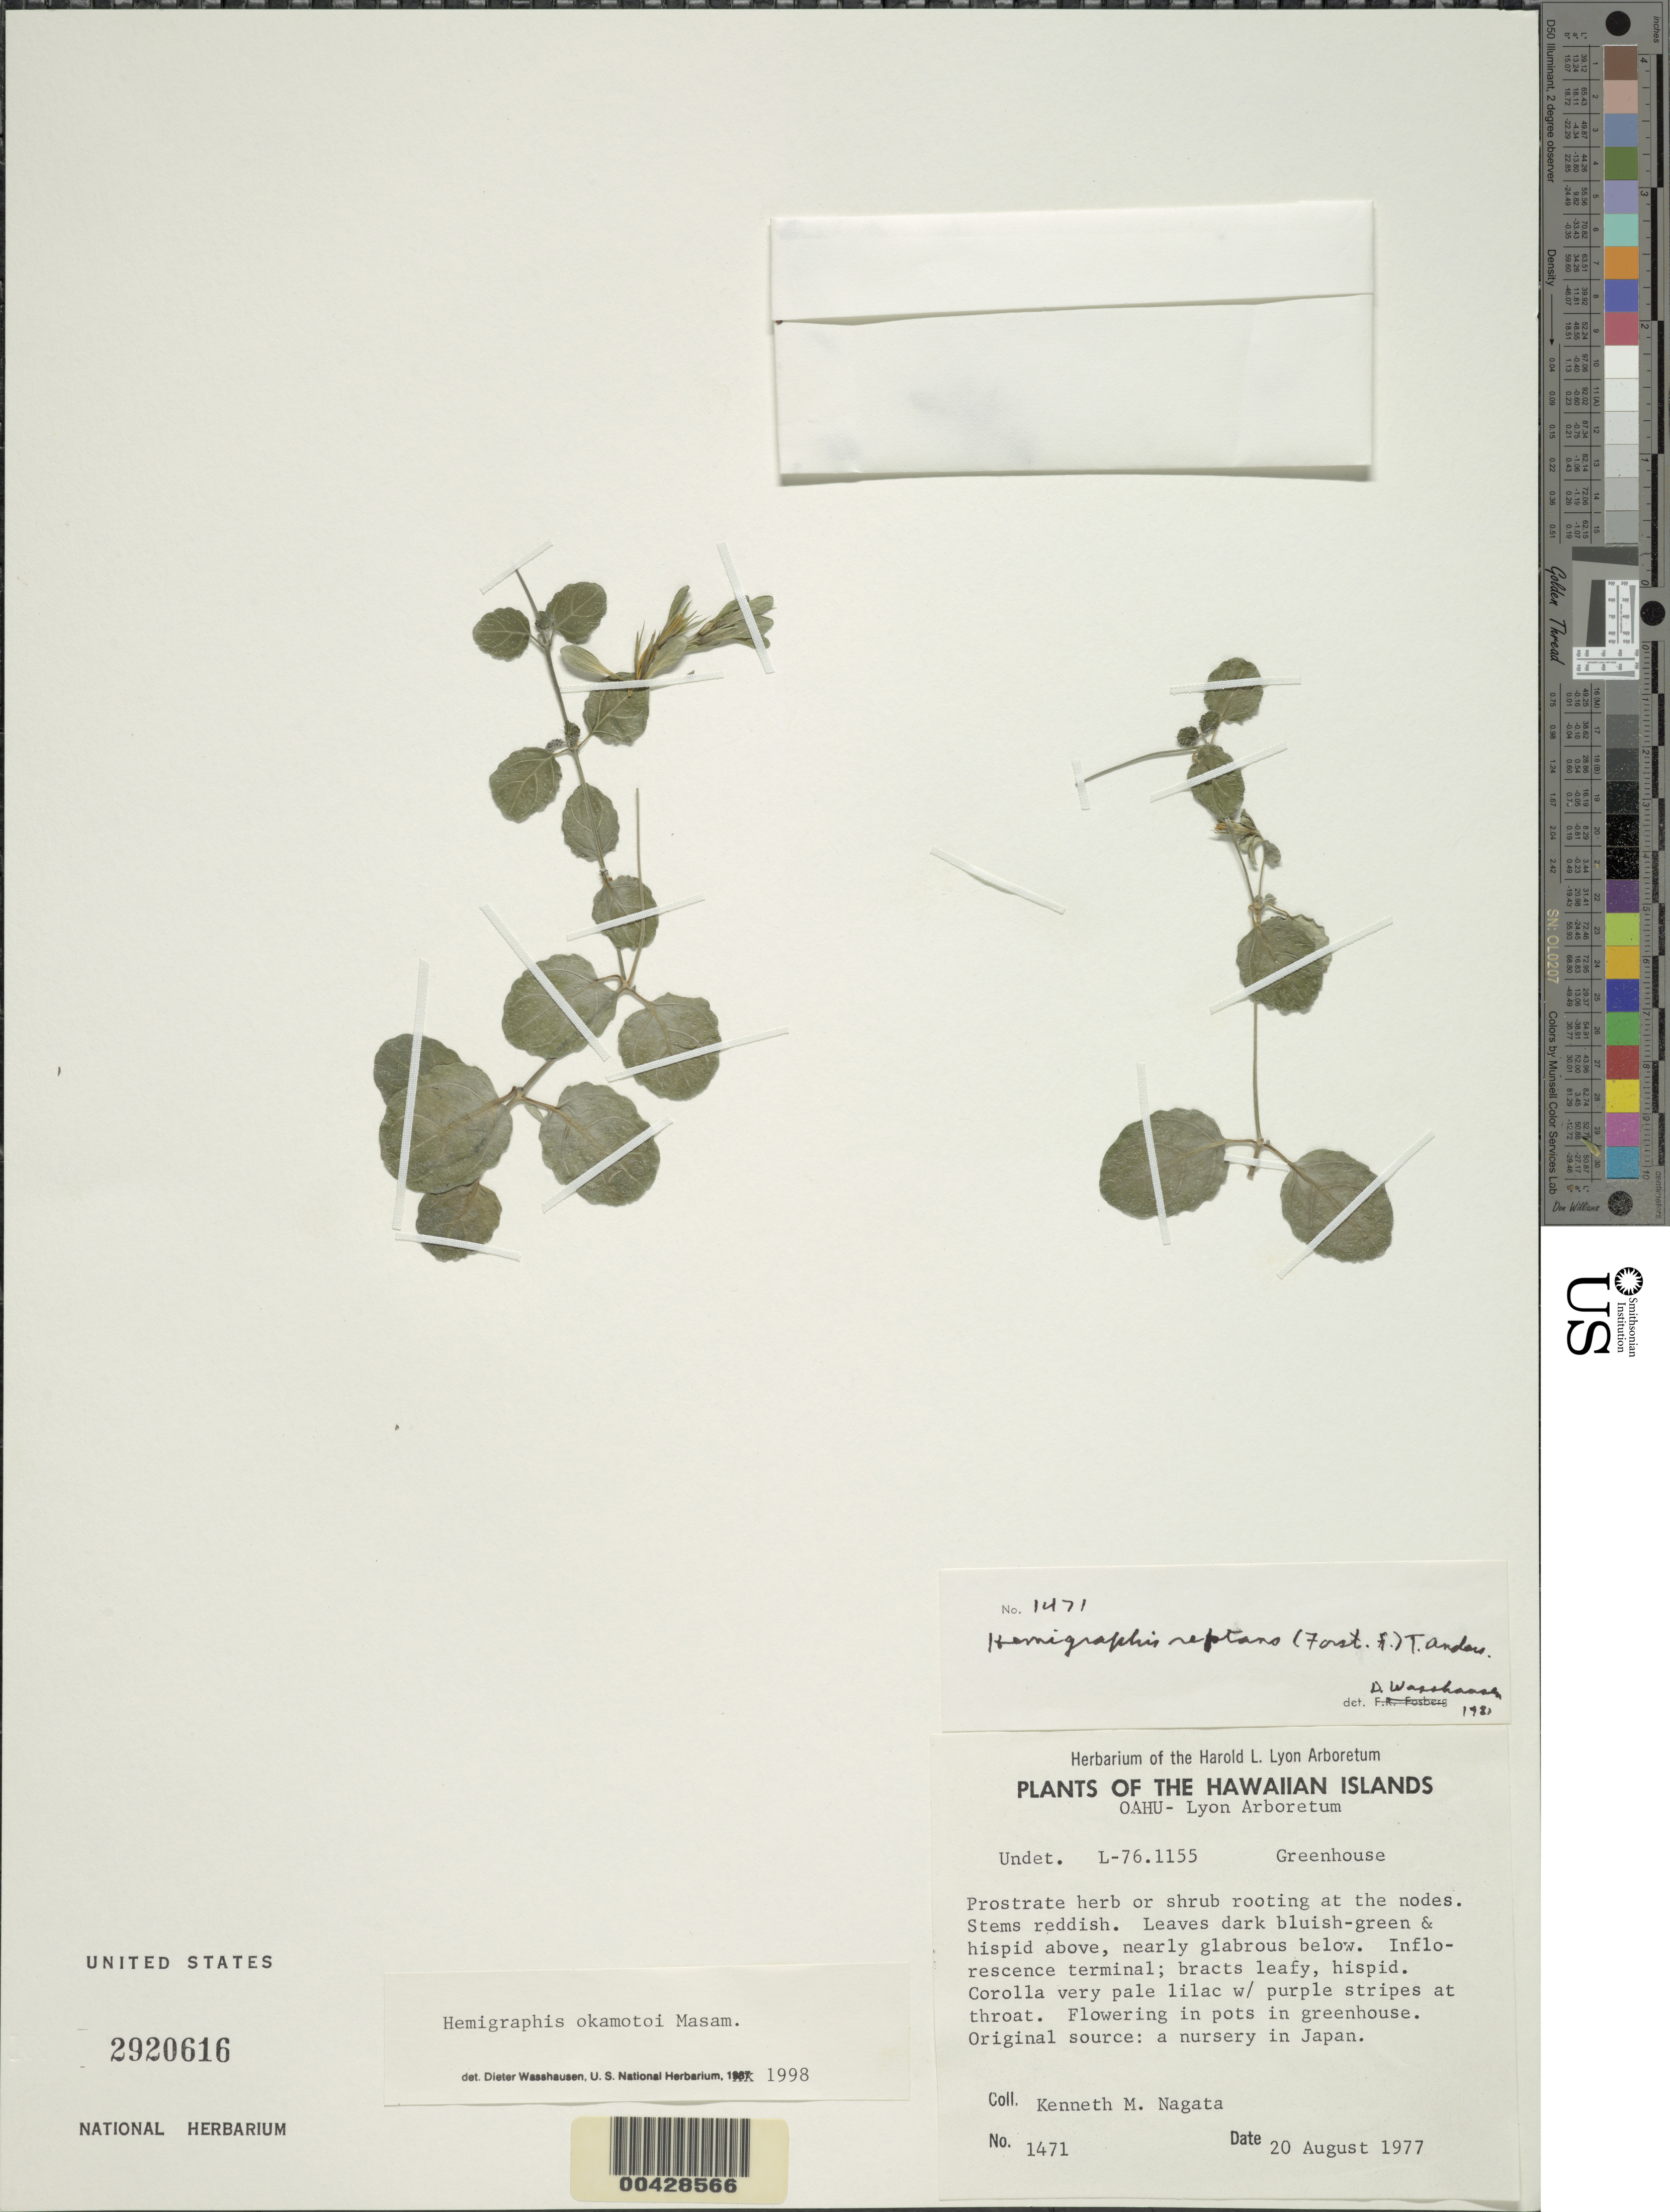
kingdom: Plantae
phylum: Tracheophyta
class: Magnoliopsida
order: Lamiales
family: Acanthaceae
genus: Strobilanthes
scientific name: Strobilanthes reptans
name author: (G. Forst.) Moylan ex Y.F. Deng & J.R.I. Wood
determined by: Wagner, W. L., (BOT), Smithsonian Institution - National Museum of Natural History (UNITED STATES)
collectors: K. Nagata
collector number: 1471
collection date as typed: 20 Aug 1977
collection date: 1977-08-20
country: United States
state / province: Hawaii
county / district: Honolulu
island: Oahu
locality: Greenhouse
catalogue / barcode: US 2920616